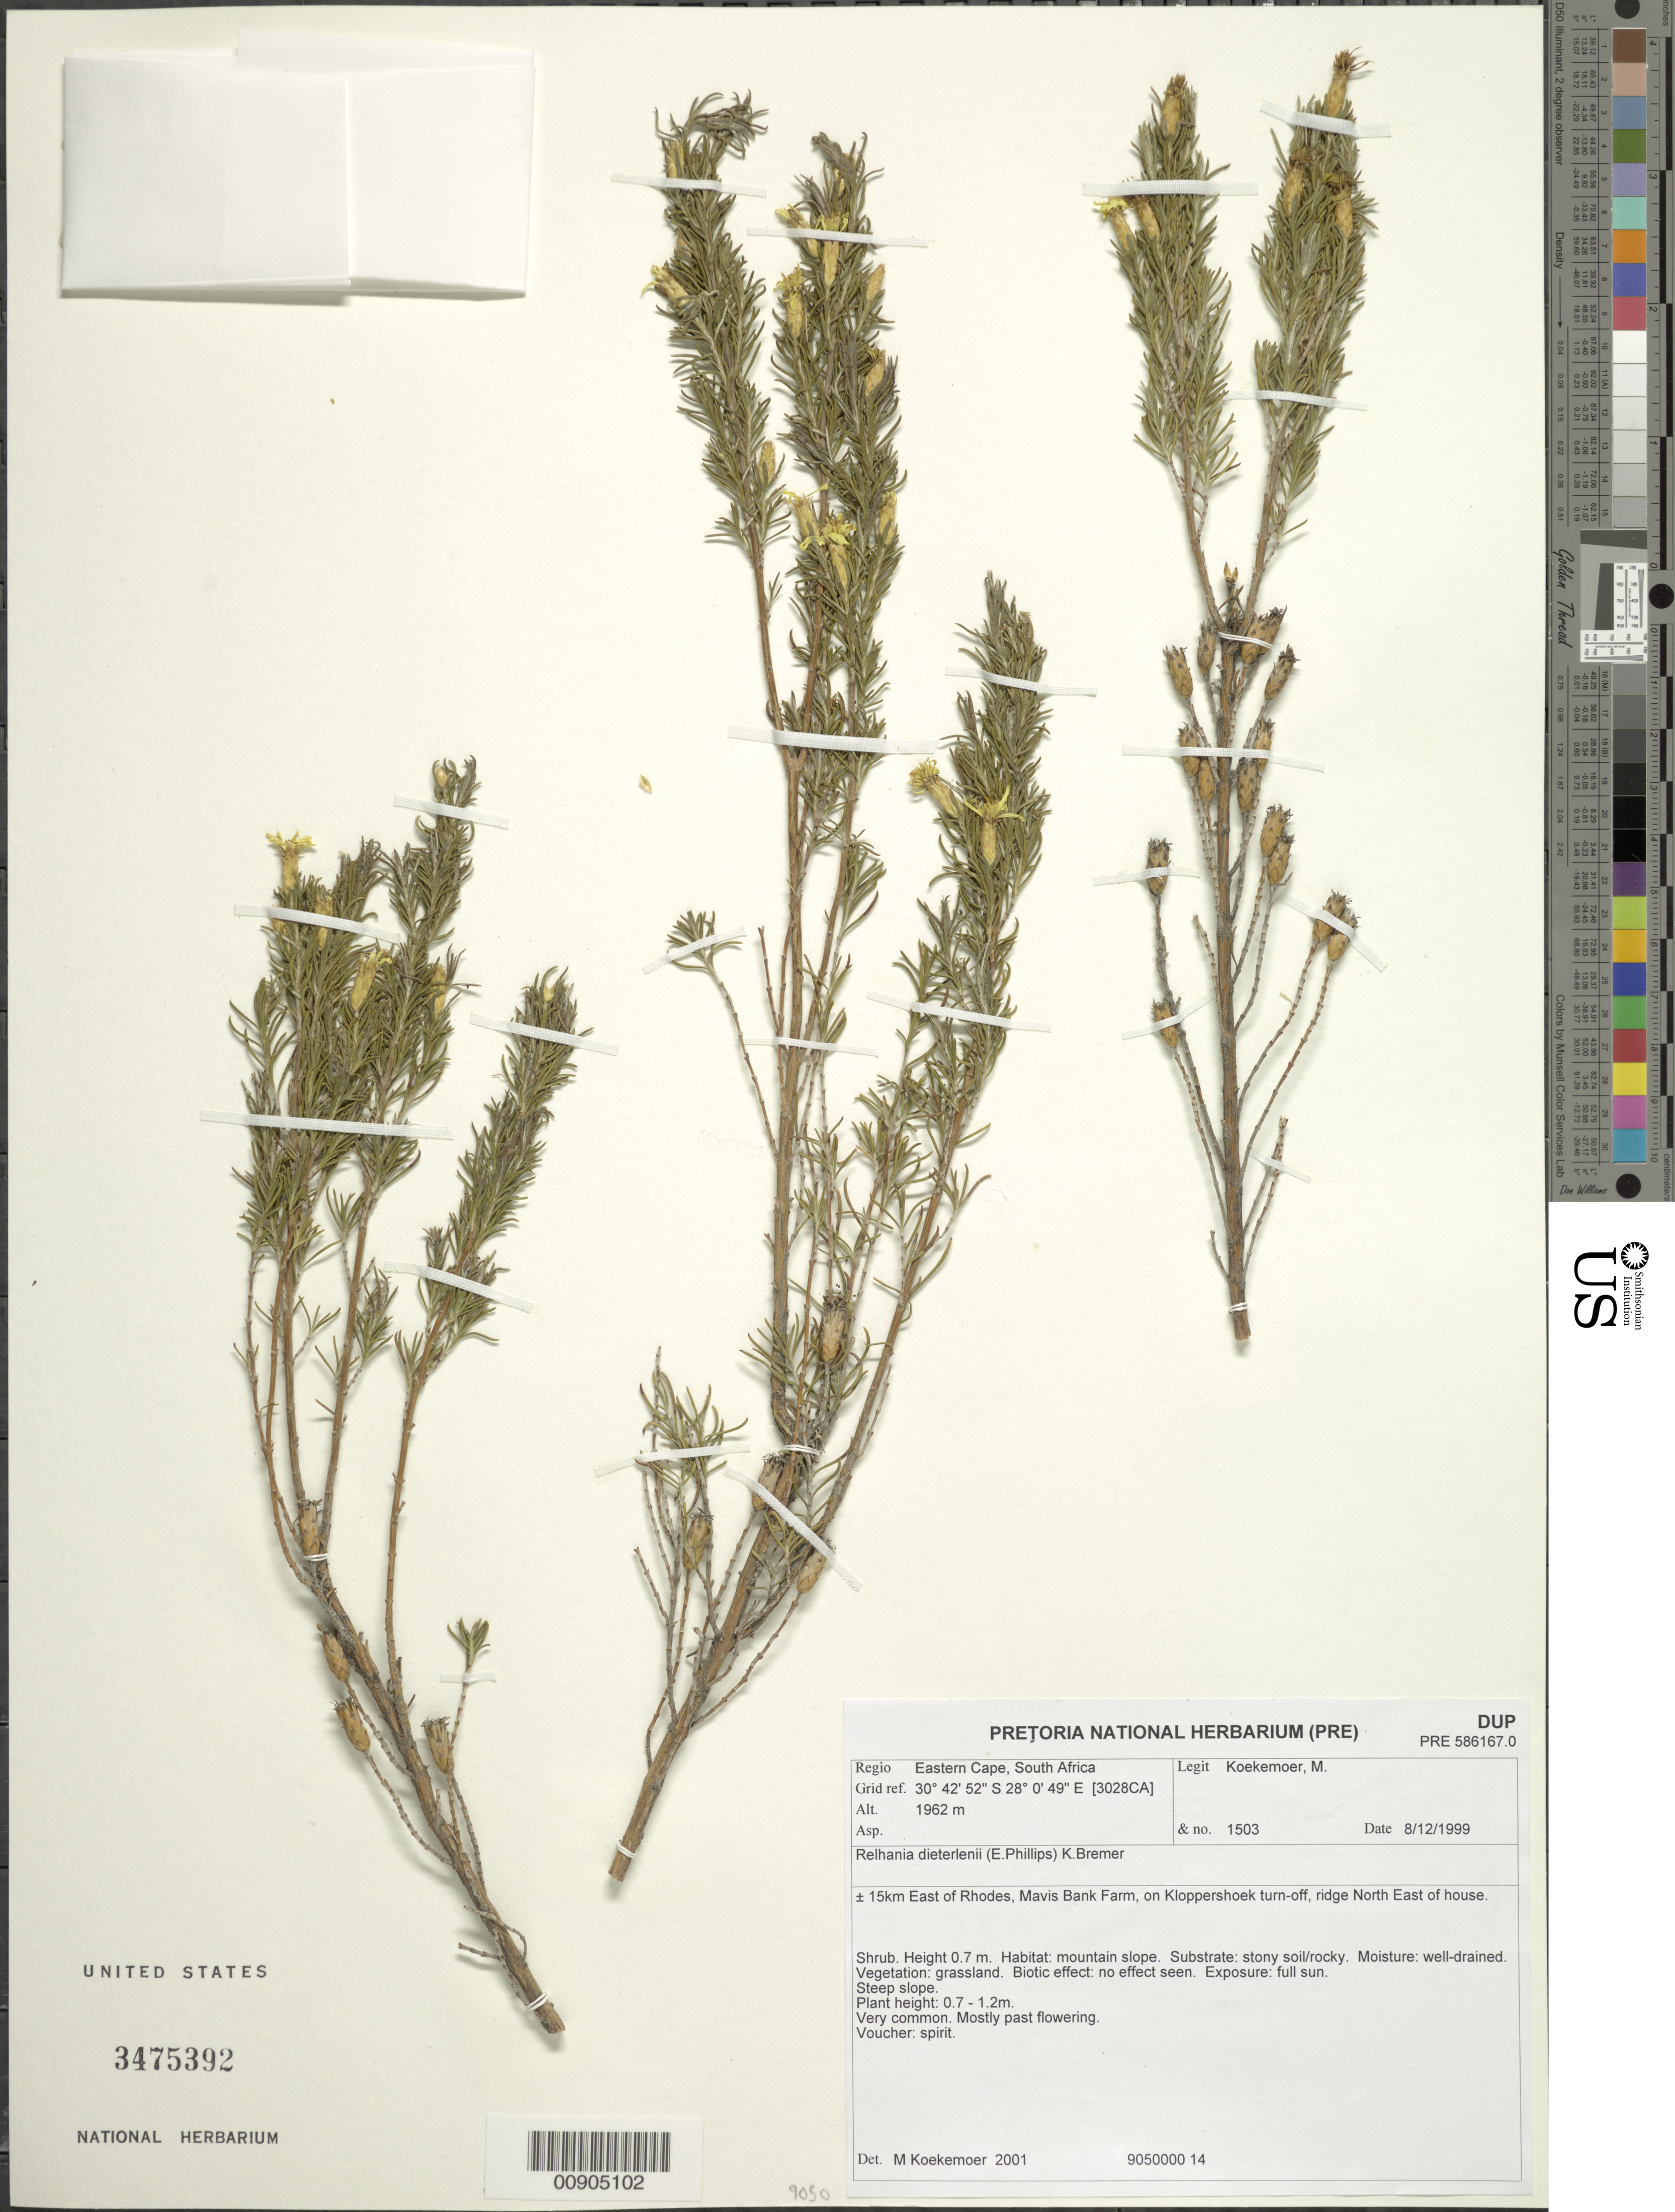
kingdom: Plantae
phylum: Tracheophyta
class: Magnoliopsida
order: Asterales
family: Asteraceae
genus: Relhania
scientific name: Relhania dieterlenii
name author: (E. Phillips) K. Bremer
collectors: M. Koekemoer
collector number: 1503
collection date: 1999-12-08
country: South Africa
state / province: Eastern Cape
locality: ± 15 km E of Rhodes, at Mavis Bank Farm, on Kloppershoek turnoff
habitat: Mountain slope, stony soil/rocky, well-drained, grassland, full sun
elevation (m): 1962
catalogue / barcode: US 3475392